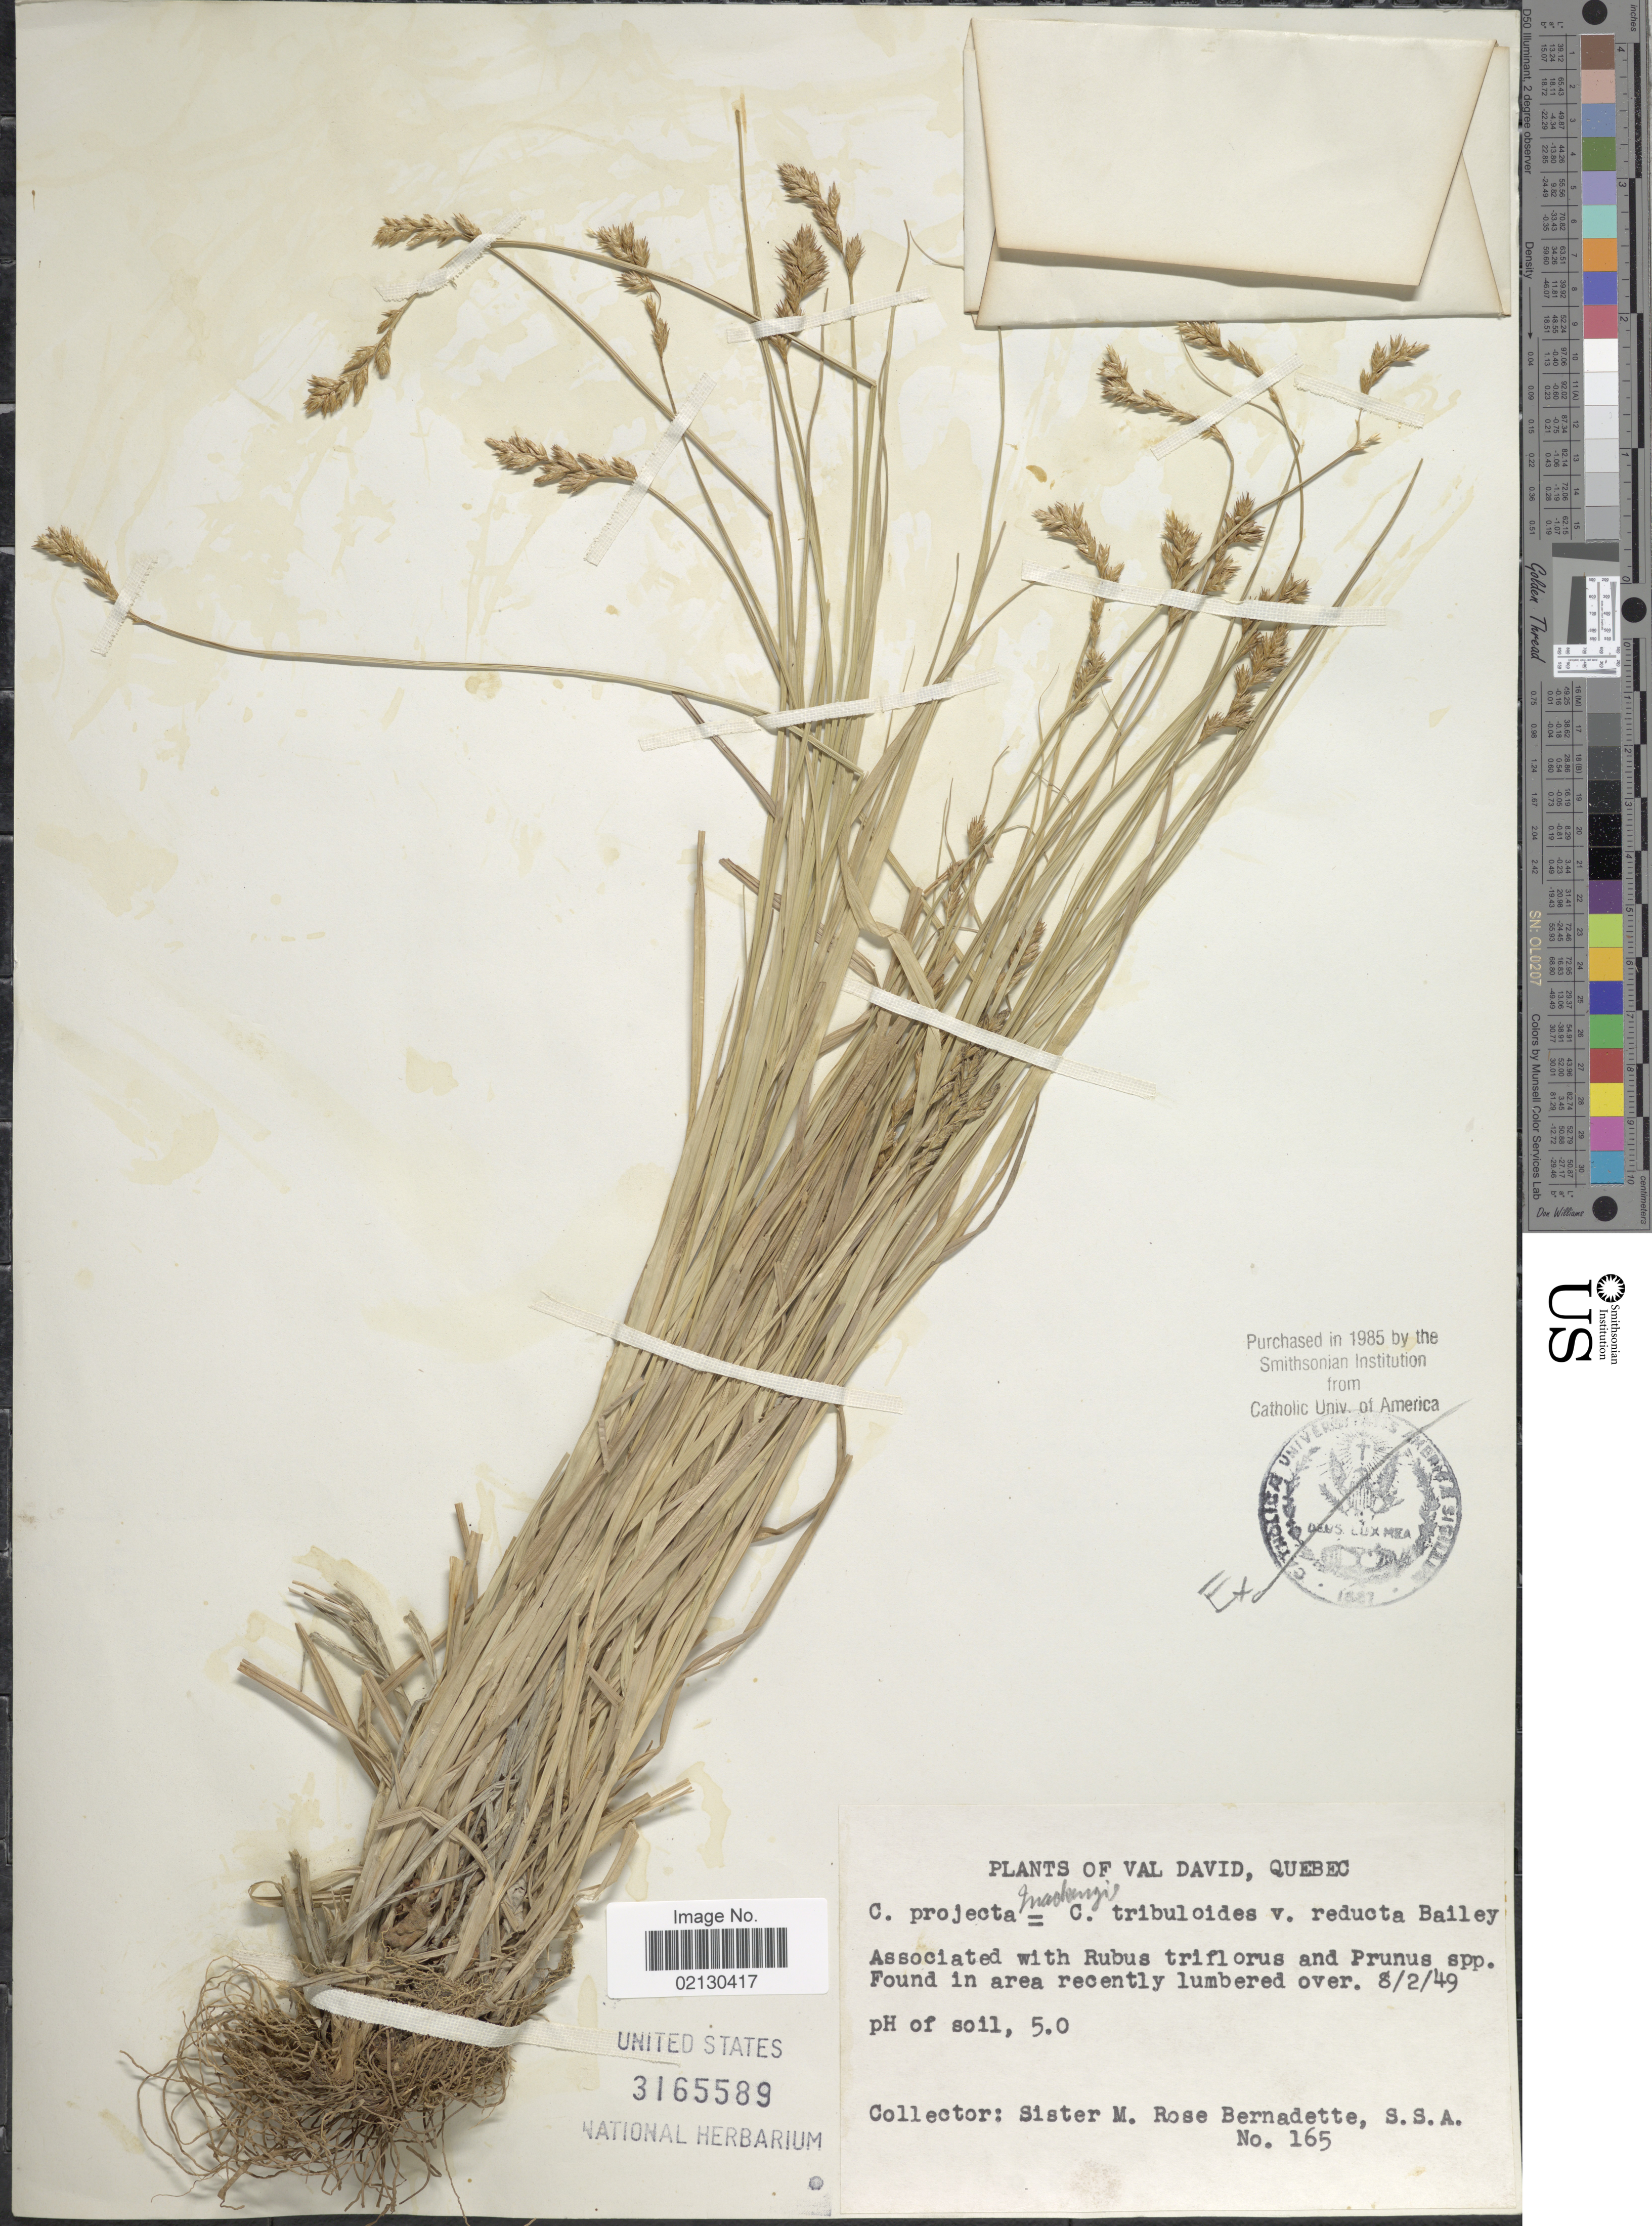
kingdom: Plantae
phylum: Tracheophyta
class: Liliopsida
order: Poales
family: Cyperaceae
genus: Carex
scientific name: Carex projecta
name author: Mack.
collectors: M. Bernadette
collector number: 165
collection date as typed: Transcribed d/m/y: 8/2/49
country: Canada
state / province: Quebec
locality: Val David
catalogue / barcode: US 3165589